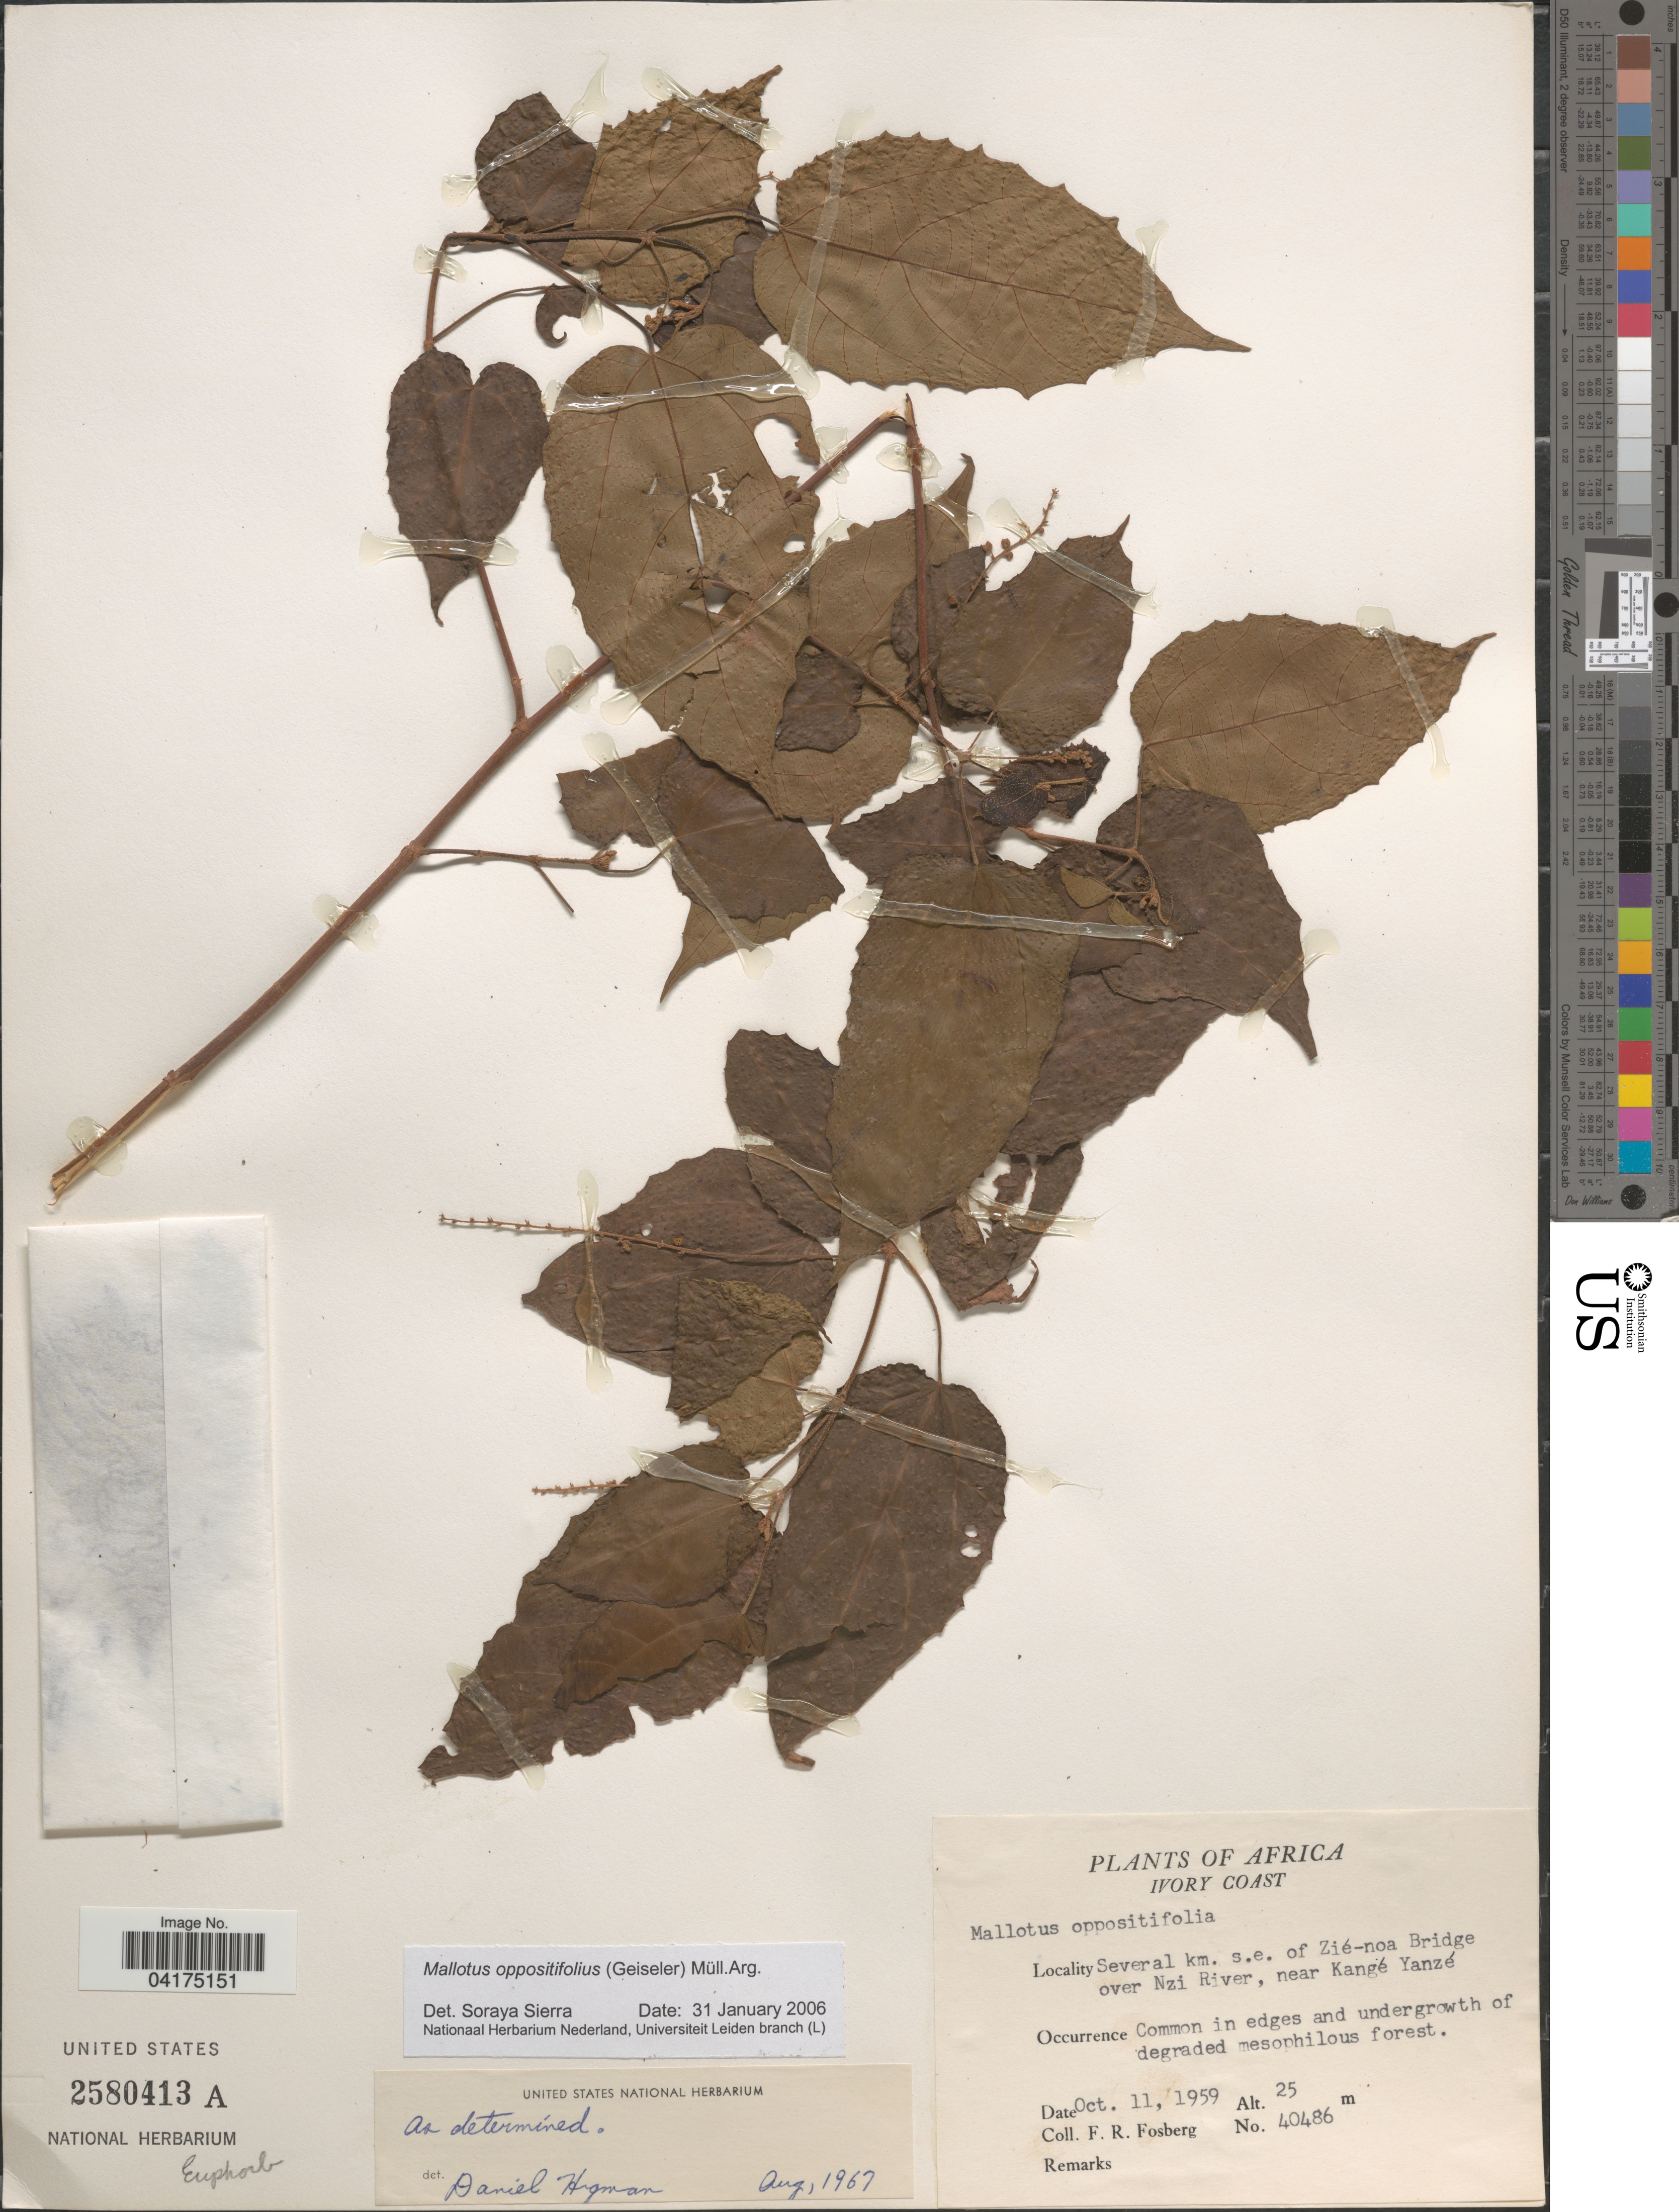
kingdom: Plantae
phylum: Tracheophyta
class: Magnoliopsida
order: Malpighiales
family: Euphorbiaceae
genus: Mallotus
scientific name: Mallotus oppositifolius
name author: (Geiseler) Müll. Arg.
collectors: F. R. Fosberg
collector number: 40486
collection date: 1959-10-11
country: Ivory Coast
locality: Several km. s.e. of Zié-noa Bridge over Nzi River, near Kangé Yanzé.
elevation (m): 25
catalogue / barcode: US 2580413A